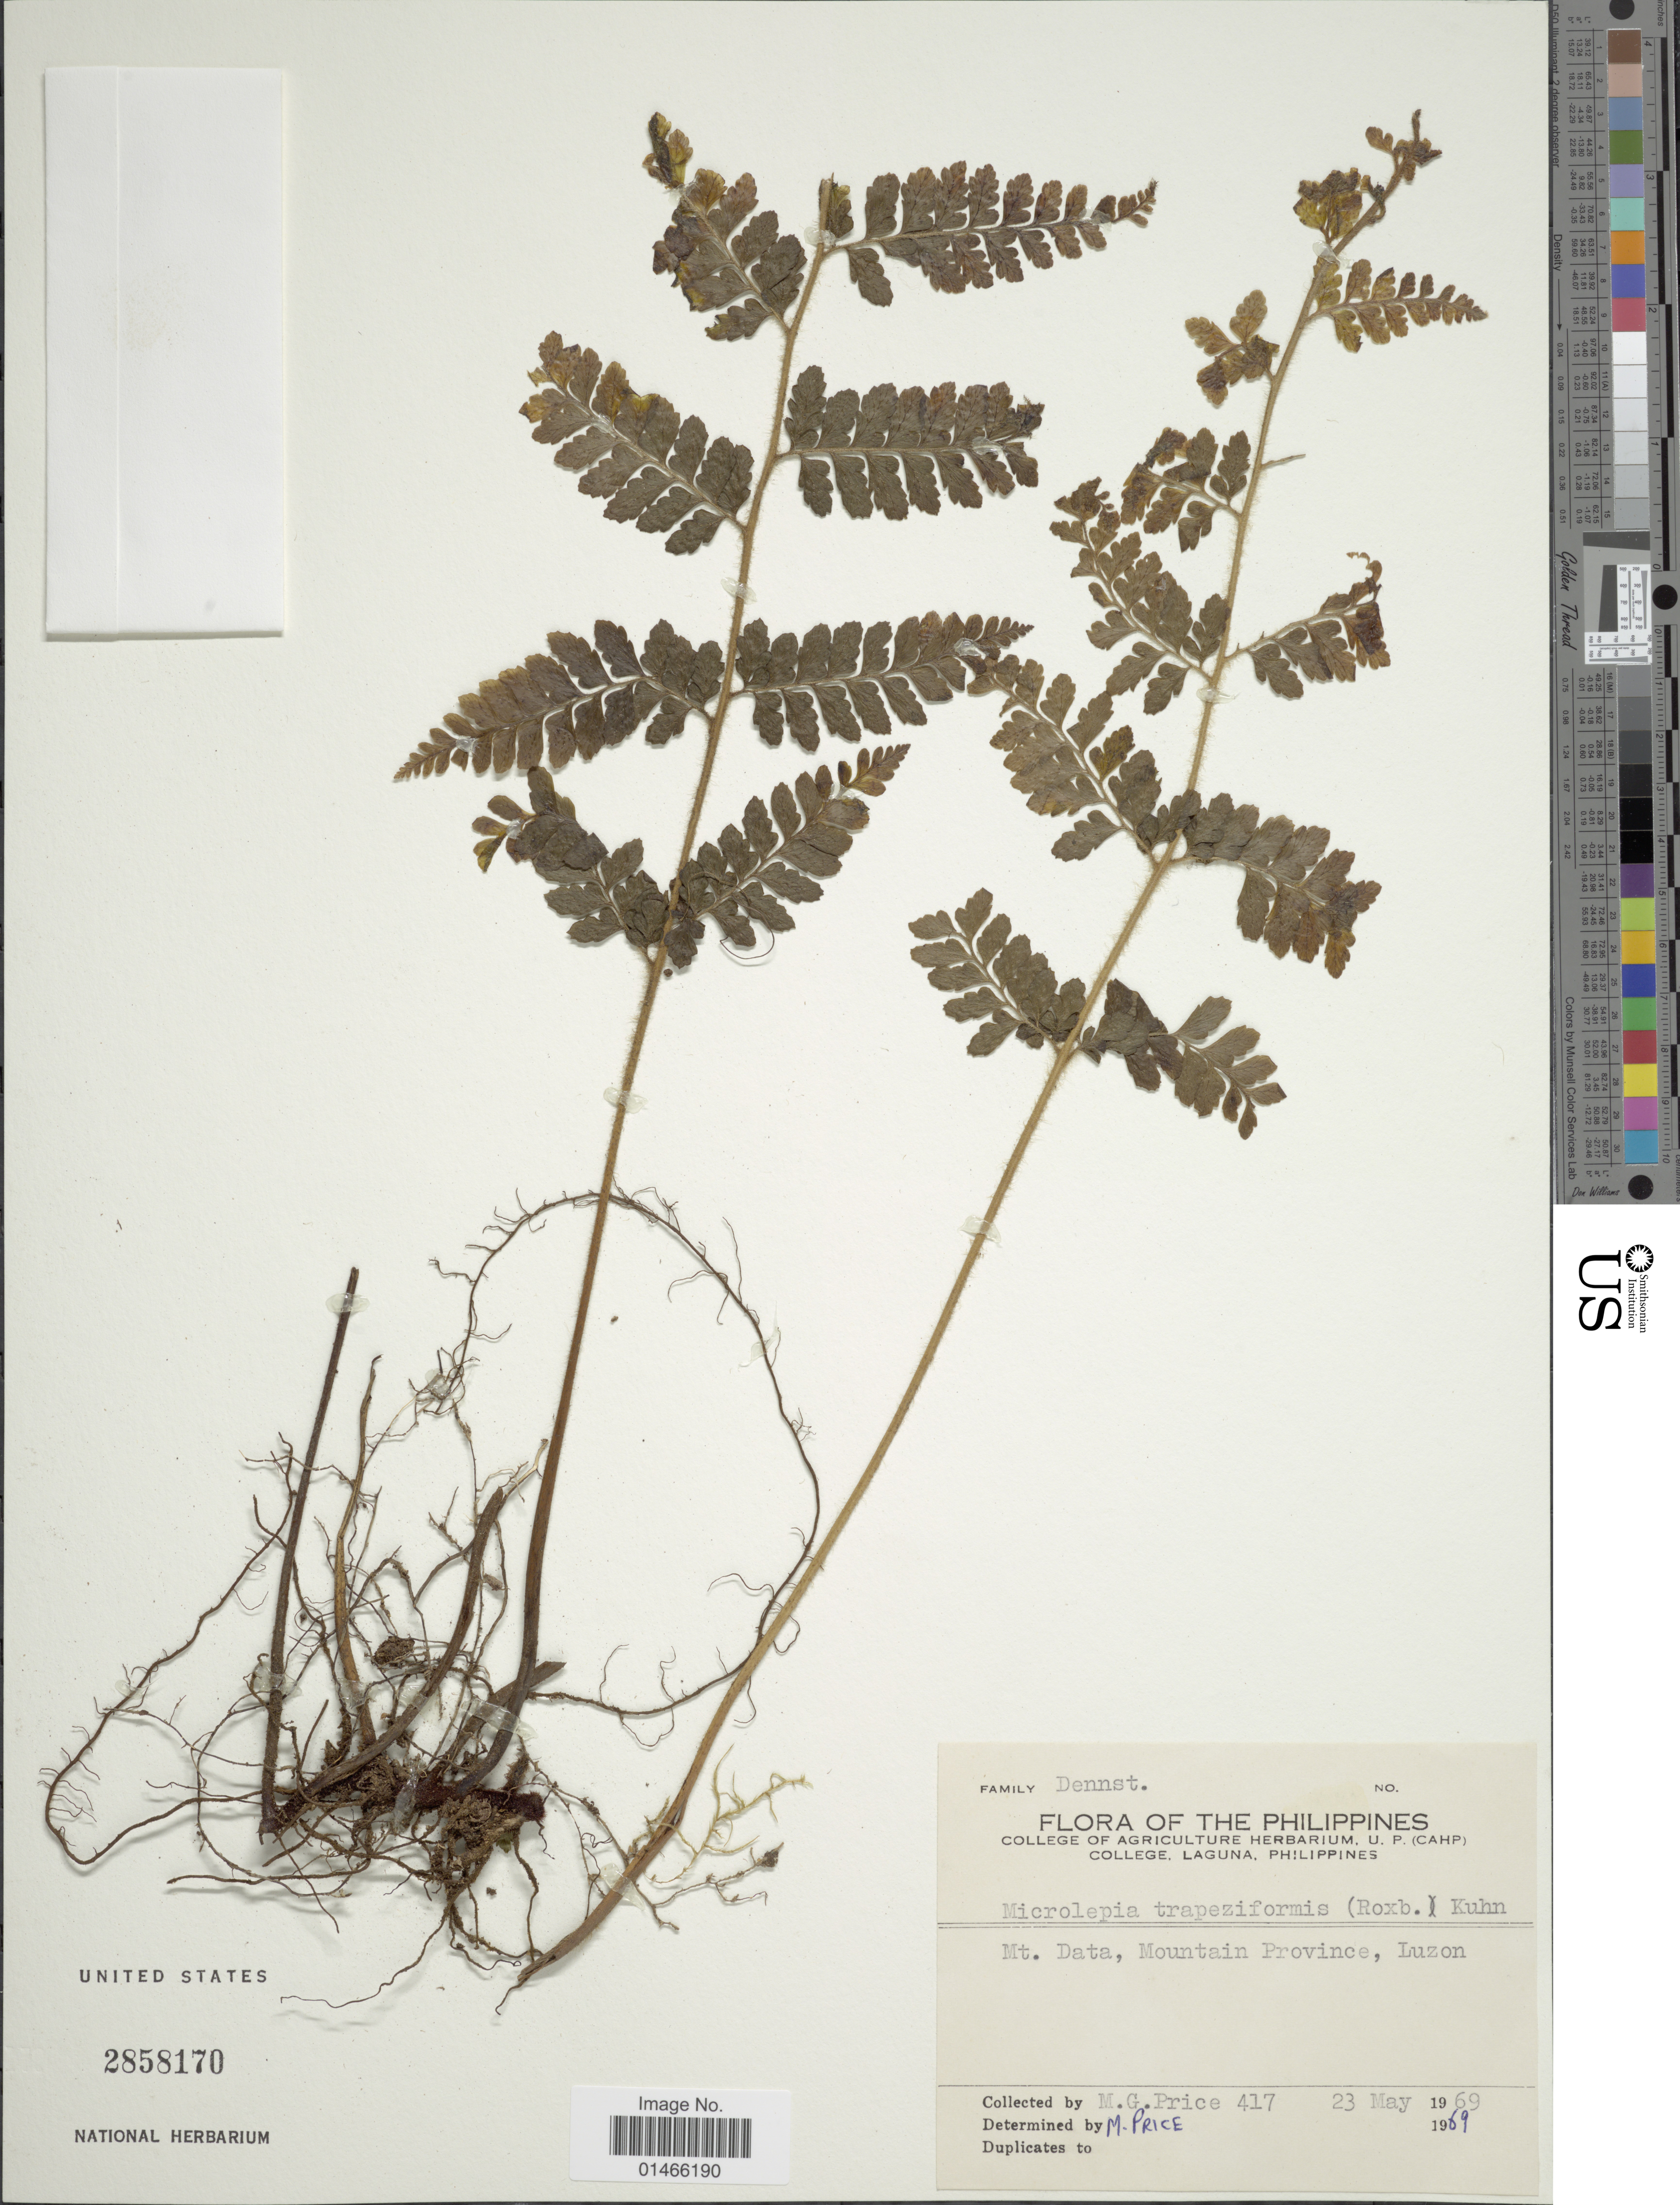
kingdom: Plantae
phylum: Tracheophyta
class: Polypodiopsida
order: Polypodiales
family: Dennstaedtiaceae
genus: Microlepia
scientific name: Microlepia trapeziformis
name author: (Roxb.) Kuhn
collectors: M. G. Price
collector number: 417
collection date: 1969-05-23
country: Philippines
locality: Mt. Data, Mountain Province, Luzon.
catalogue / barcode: US 2858170